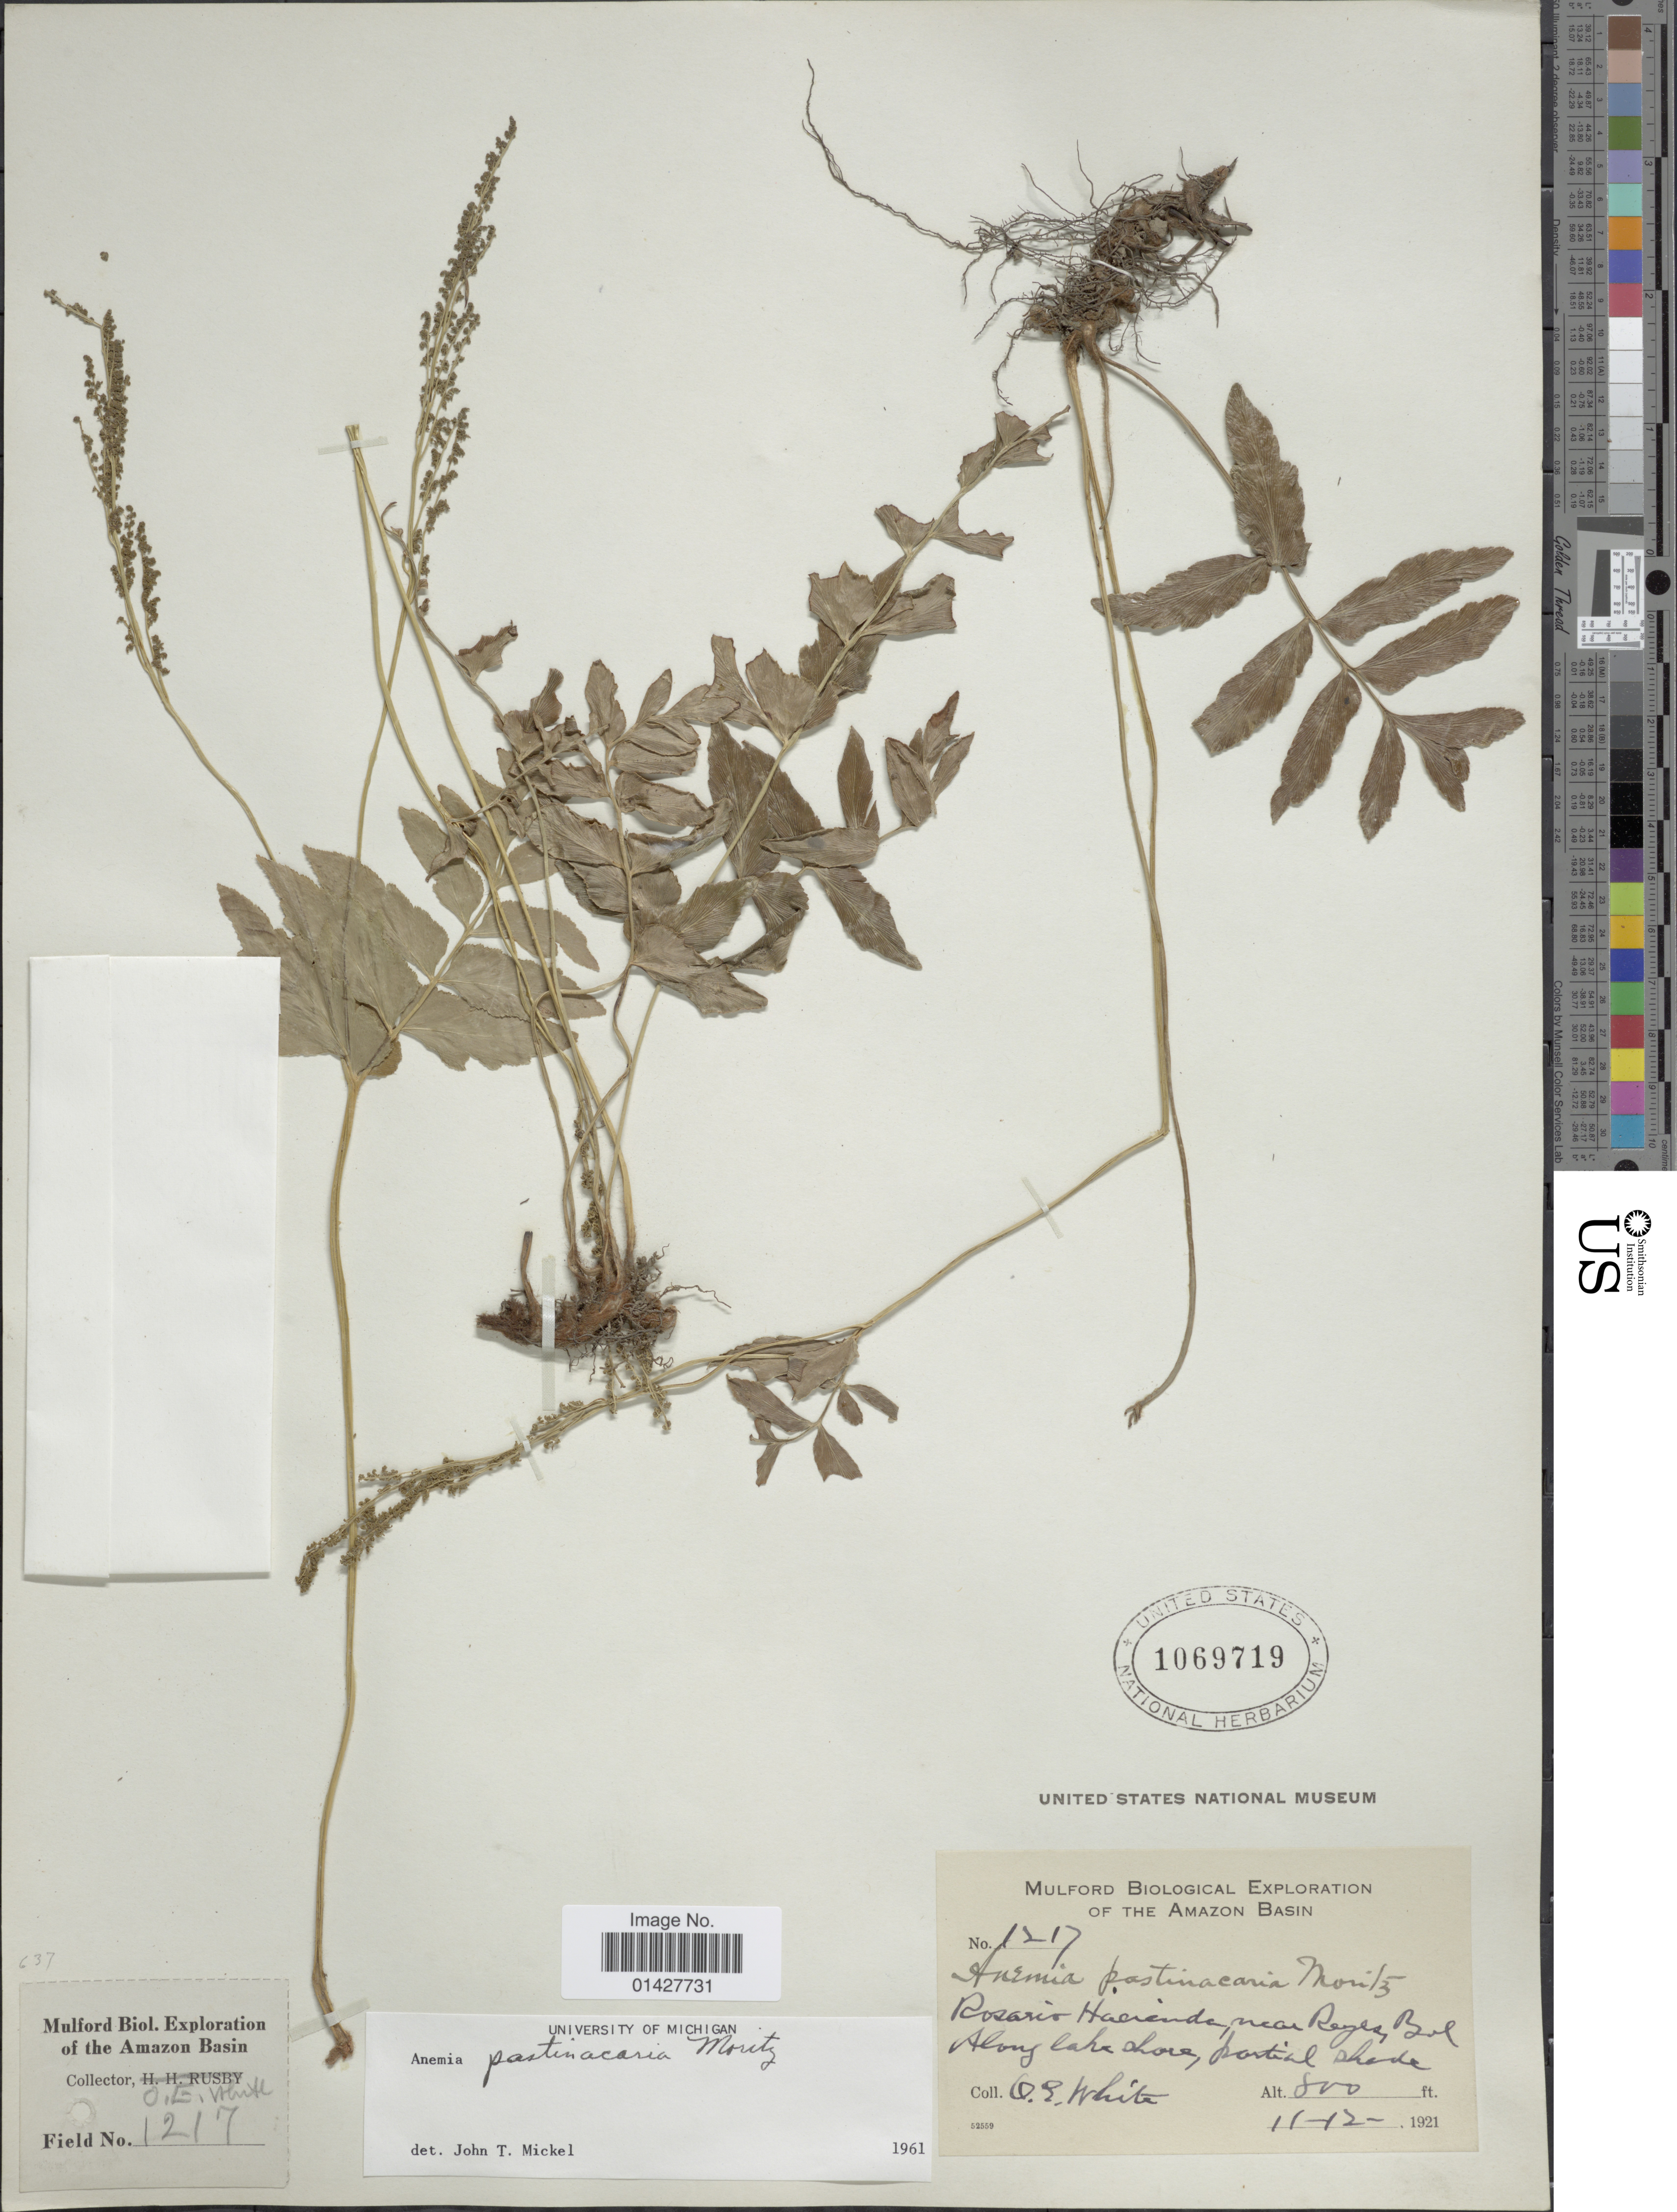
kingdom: Plantae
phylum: Tracheophyta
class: Polypodiopsida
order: Schizaeales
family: Anemiaceae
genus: Anemia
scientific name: Anemia pastinacaria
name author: Moritz ex Prantl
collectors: O. E. White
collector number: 1217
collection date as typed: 11-12-1921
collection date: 1921-11-12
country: Bolivia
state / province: Beni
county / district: José Ballivián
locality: Reyes. Rosario Hacienda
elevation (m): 244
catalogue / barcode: US 1069719